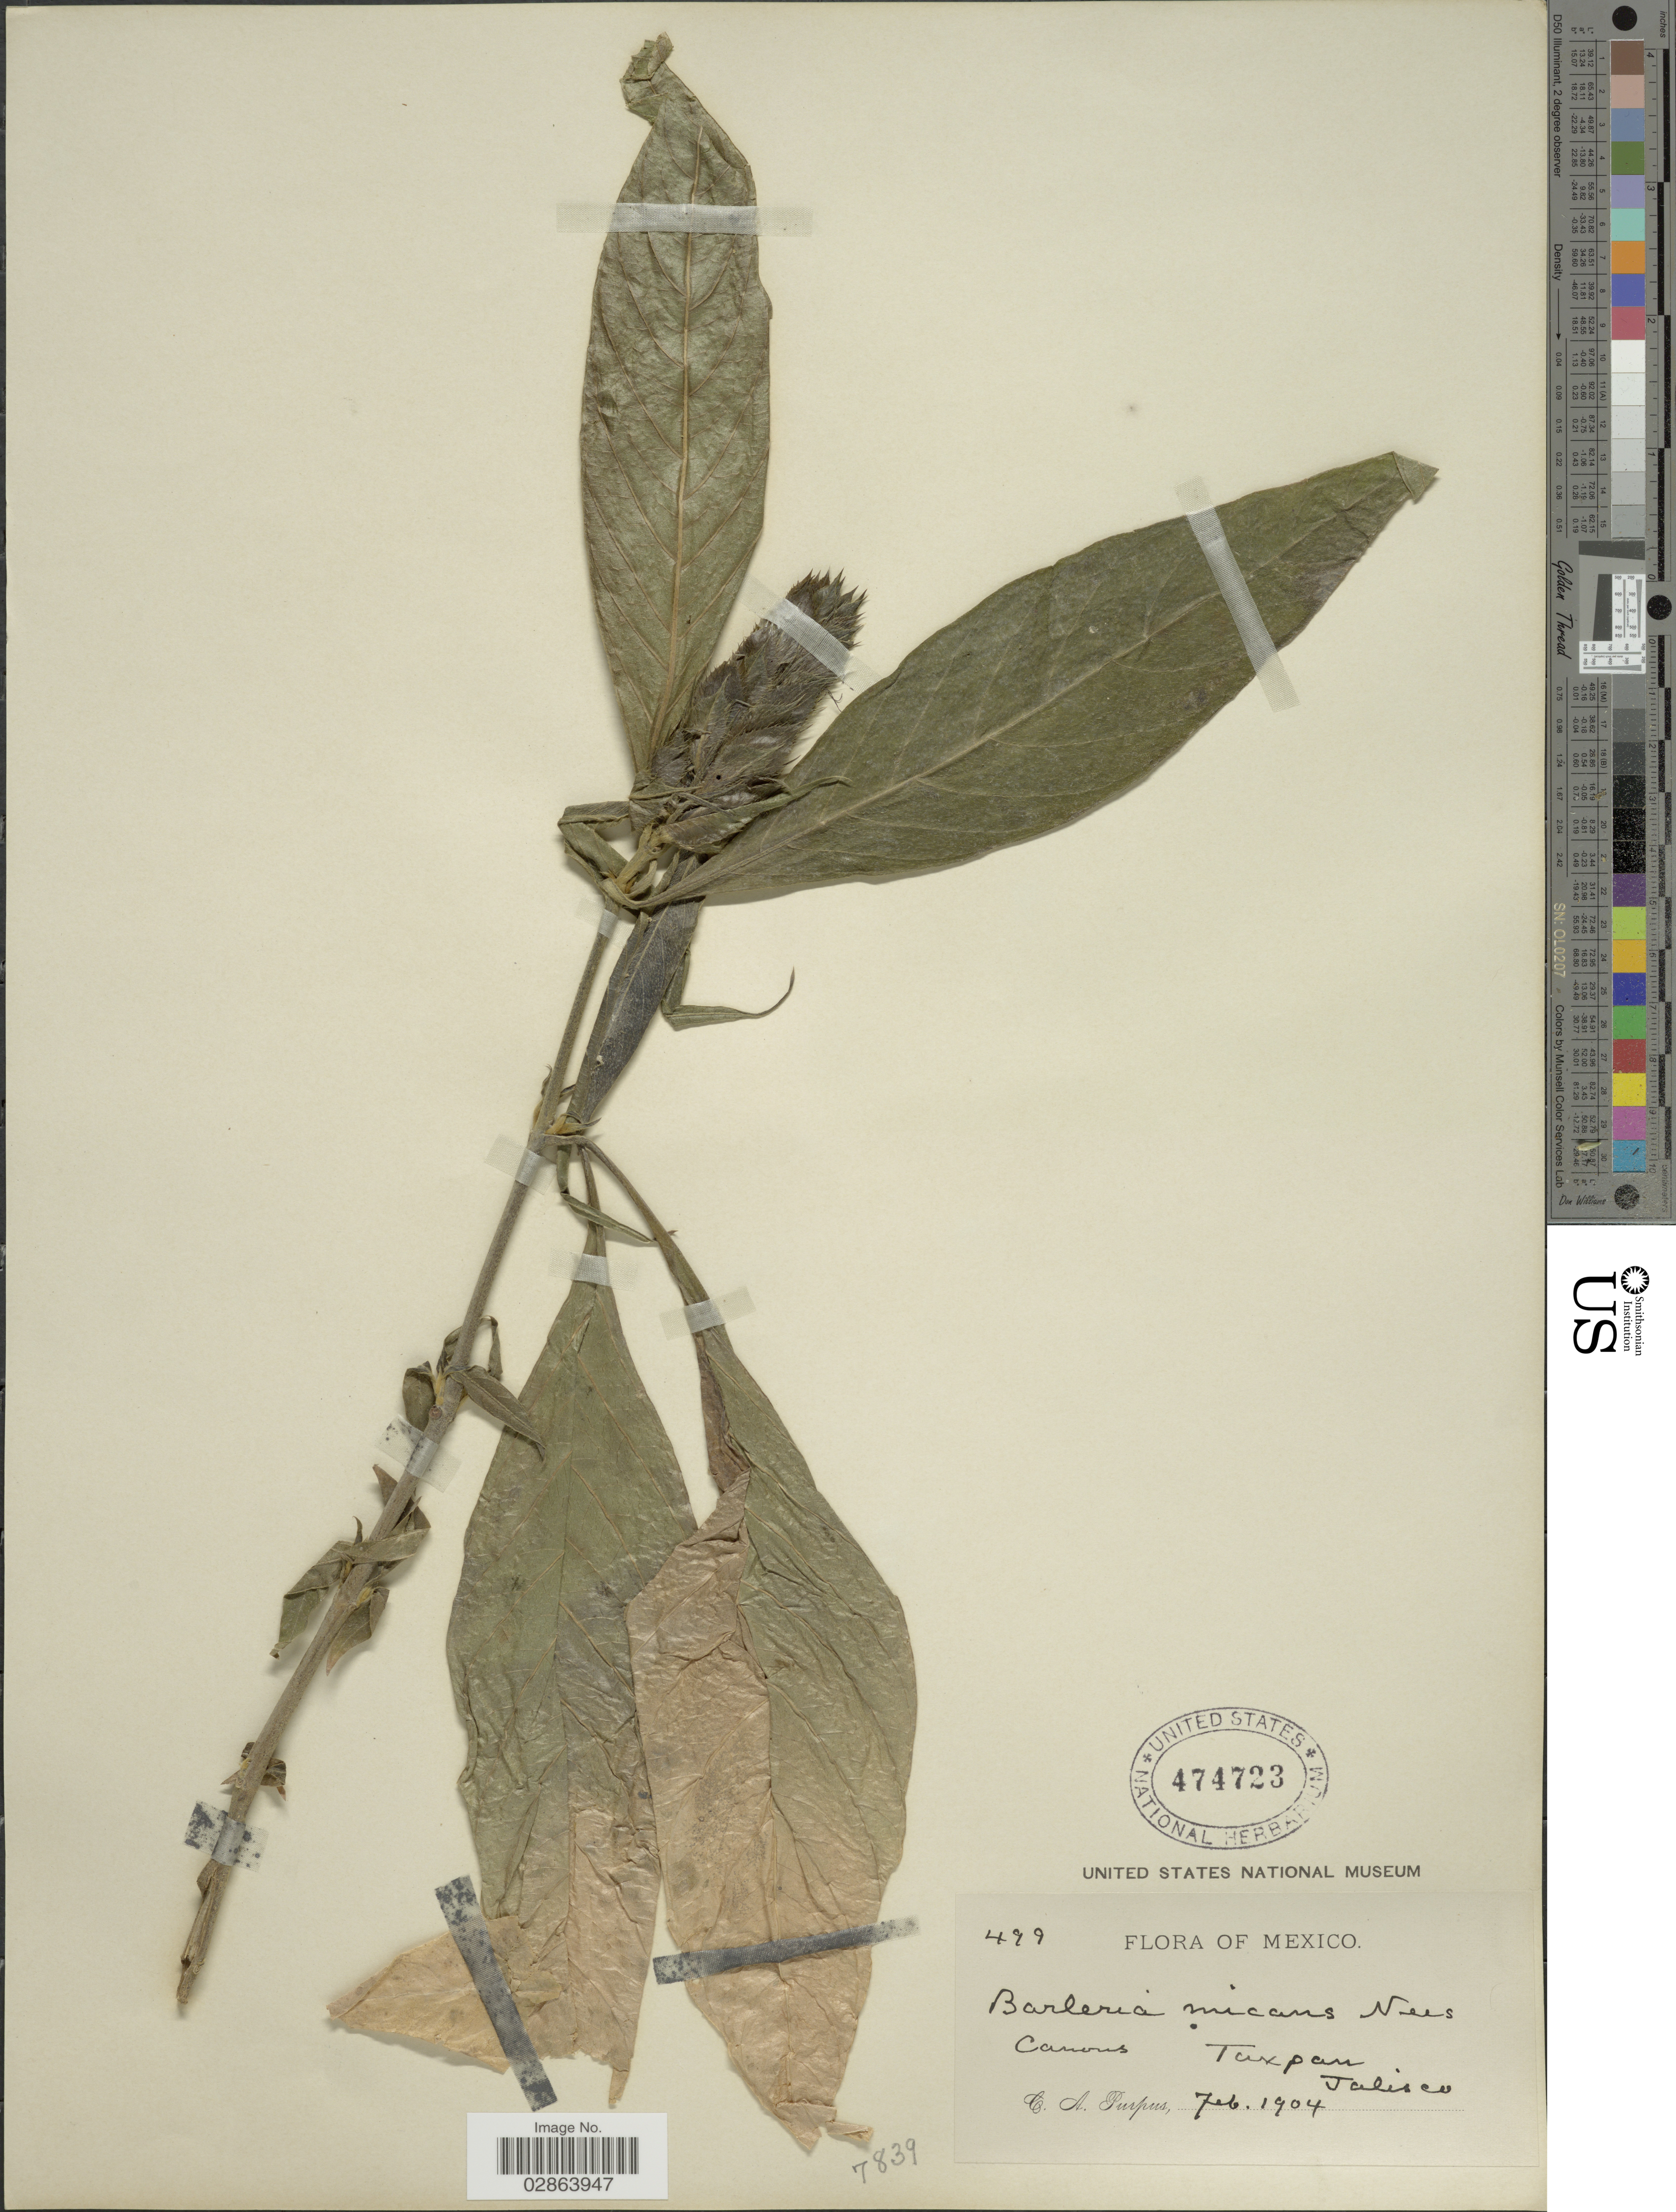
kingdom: Plantae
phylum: Tracheophyta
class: Magnoliopsida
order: Lamiales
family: Acanthaceae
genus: Barleria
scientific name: Barleria oenotheroides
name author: Dum. Cours.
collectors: C. A. Purpus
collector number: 499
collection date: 1904-02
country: Mexico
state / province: Jalisco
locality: Taxpan, Jalisco.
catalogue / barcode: US 474723